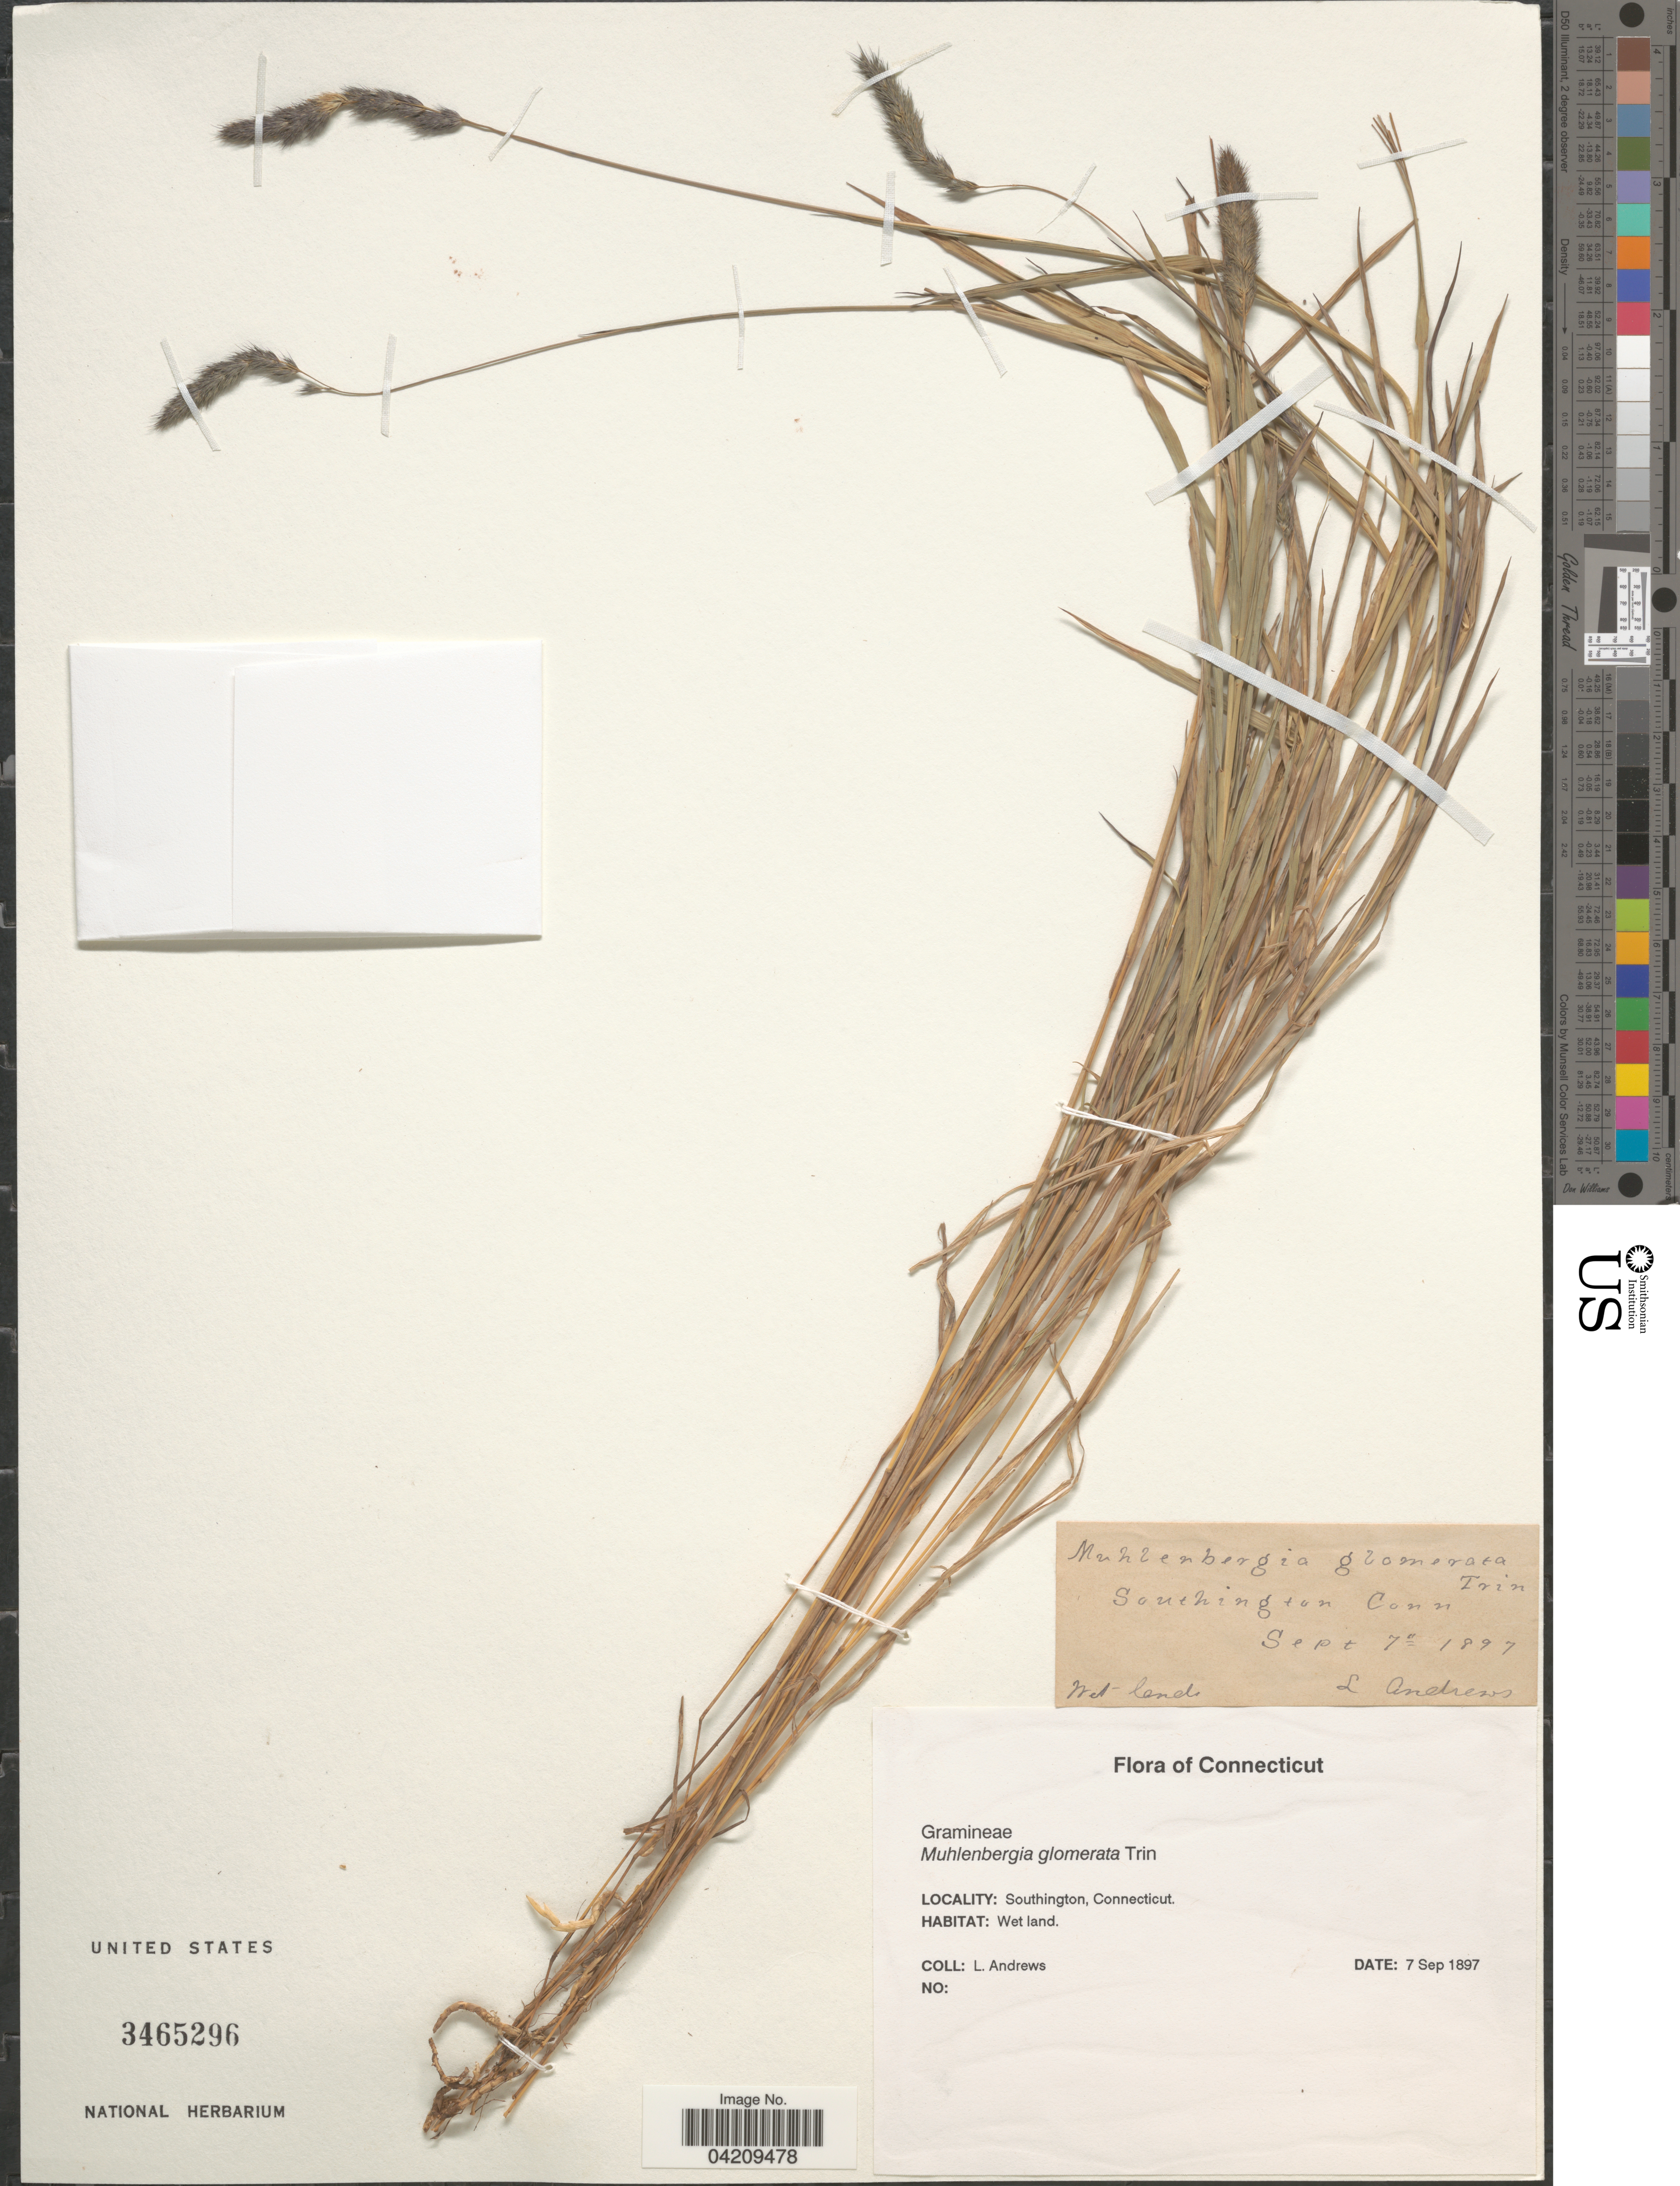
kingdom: Plantae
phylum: Tracheophyta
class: Liliopsida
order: Poales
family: Poaceae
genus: Muhlenbergia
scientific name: Muhlenbergia glomerata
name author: (Willd.) Trin.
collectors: L. Andrews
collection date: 1897-09-07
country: United States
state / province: Connecticut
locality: Southington.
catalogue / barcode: US 3465296